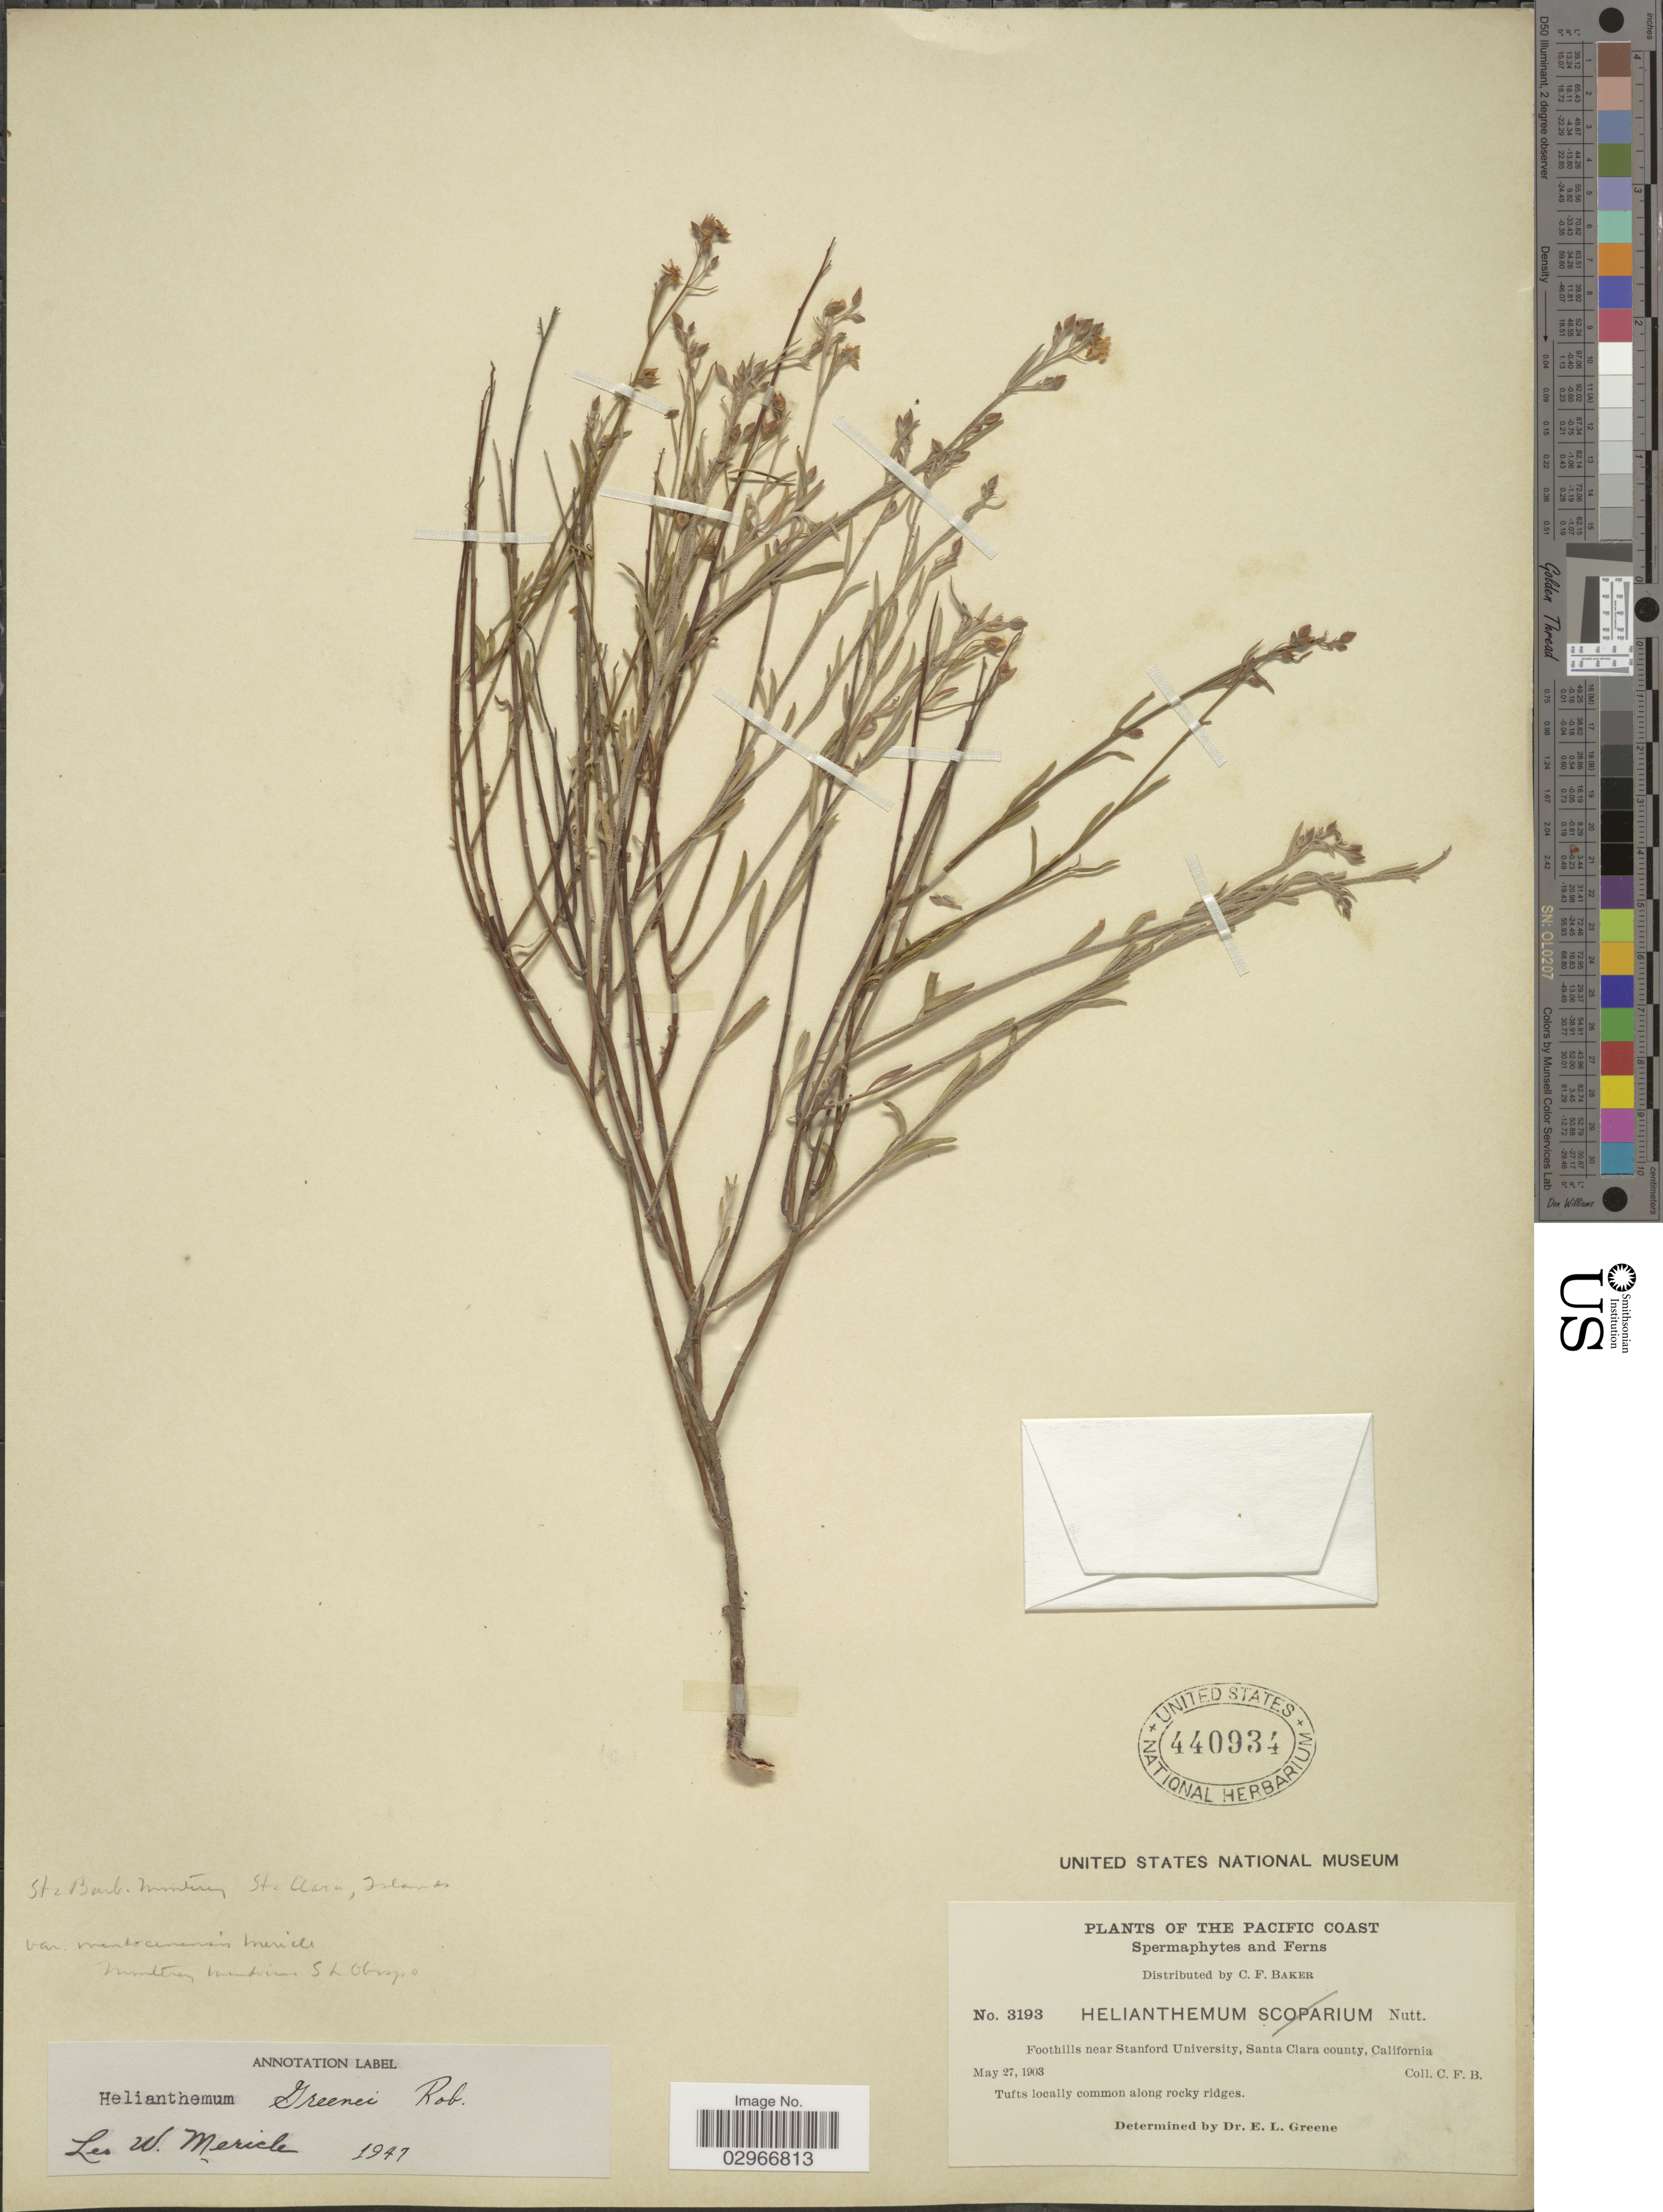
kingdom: Plantae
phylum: Tracheophyta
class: Magnoliopsida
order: Malvales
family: Cistaceae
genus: Helianthemum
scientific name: Helianthemum scoparium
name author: Nutt. ex Torr. & A. Gray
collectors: C. F. Baker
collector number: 3193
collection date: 1903-05-27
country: United States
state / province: California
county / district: Santa Clara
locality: The Pacific Coast. Foothills near Stanford University, Santa Clara county.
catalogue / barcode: US 440934